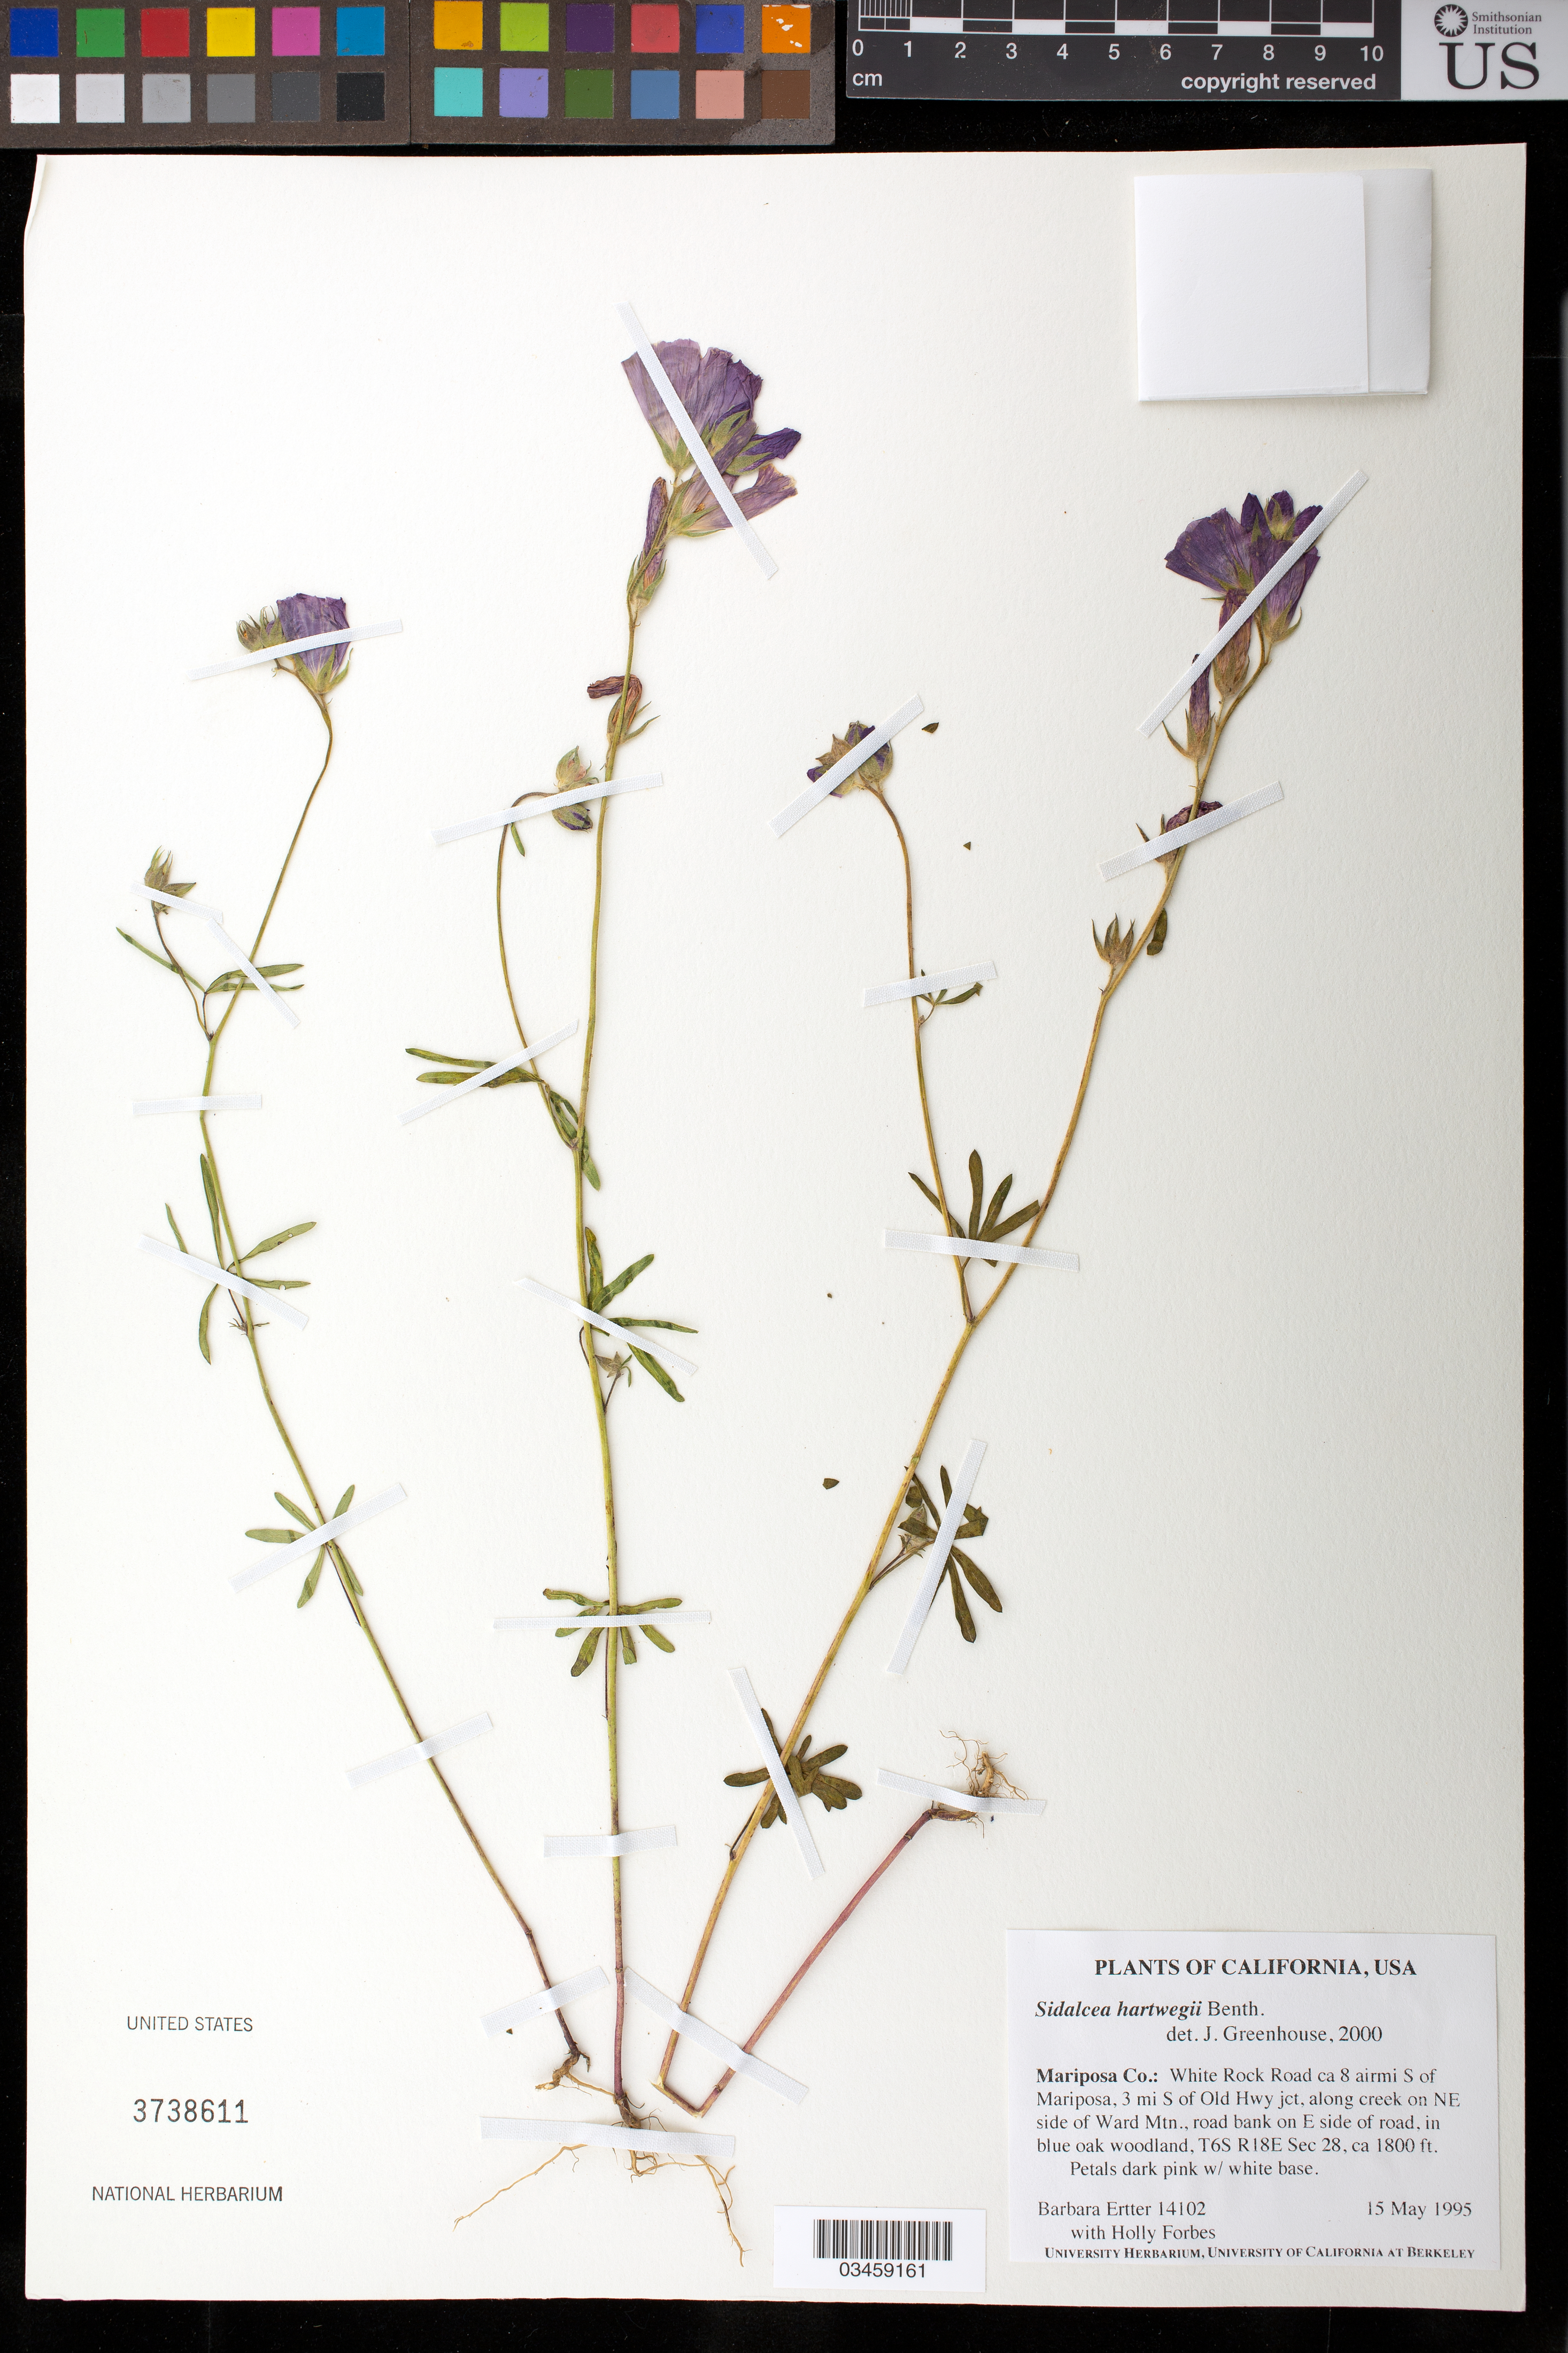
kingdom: Plantae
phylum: Tracheophyta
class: Magnoliopsida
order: Malvales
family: Malvaceae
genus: Sidalcea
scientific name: Sidalcea hartwegii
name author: A. Gray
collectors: B. Ertter & H. Forbes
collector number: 14102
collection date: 1995-05-15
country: United States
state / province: California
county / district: Mariposa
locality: White Rock Road, 8 airmiles S of Mariposa, 3 mi. S of Old Hwy jct, along creek on NE side of Ward Mtn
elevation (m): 549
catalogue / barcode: US 3738611